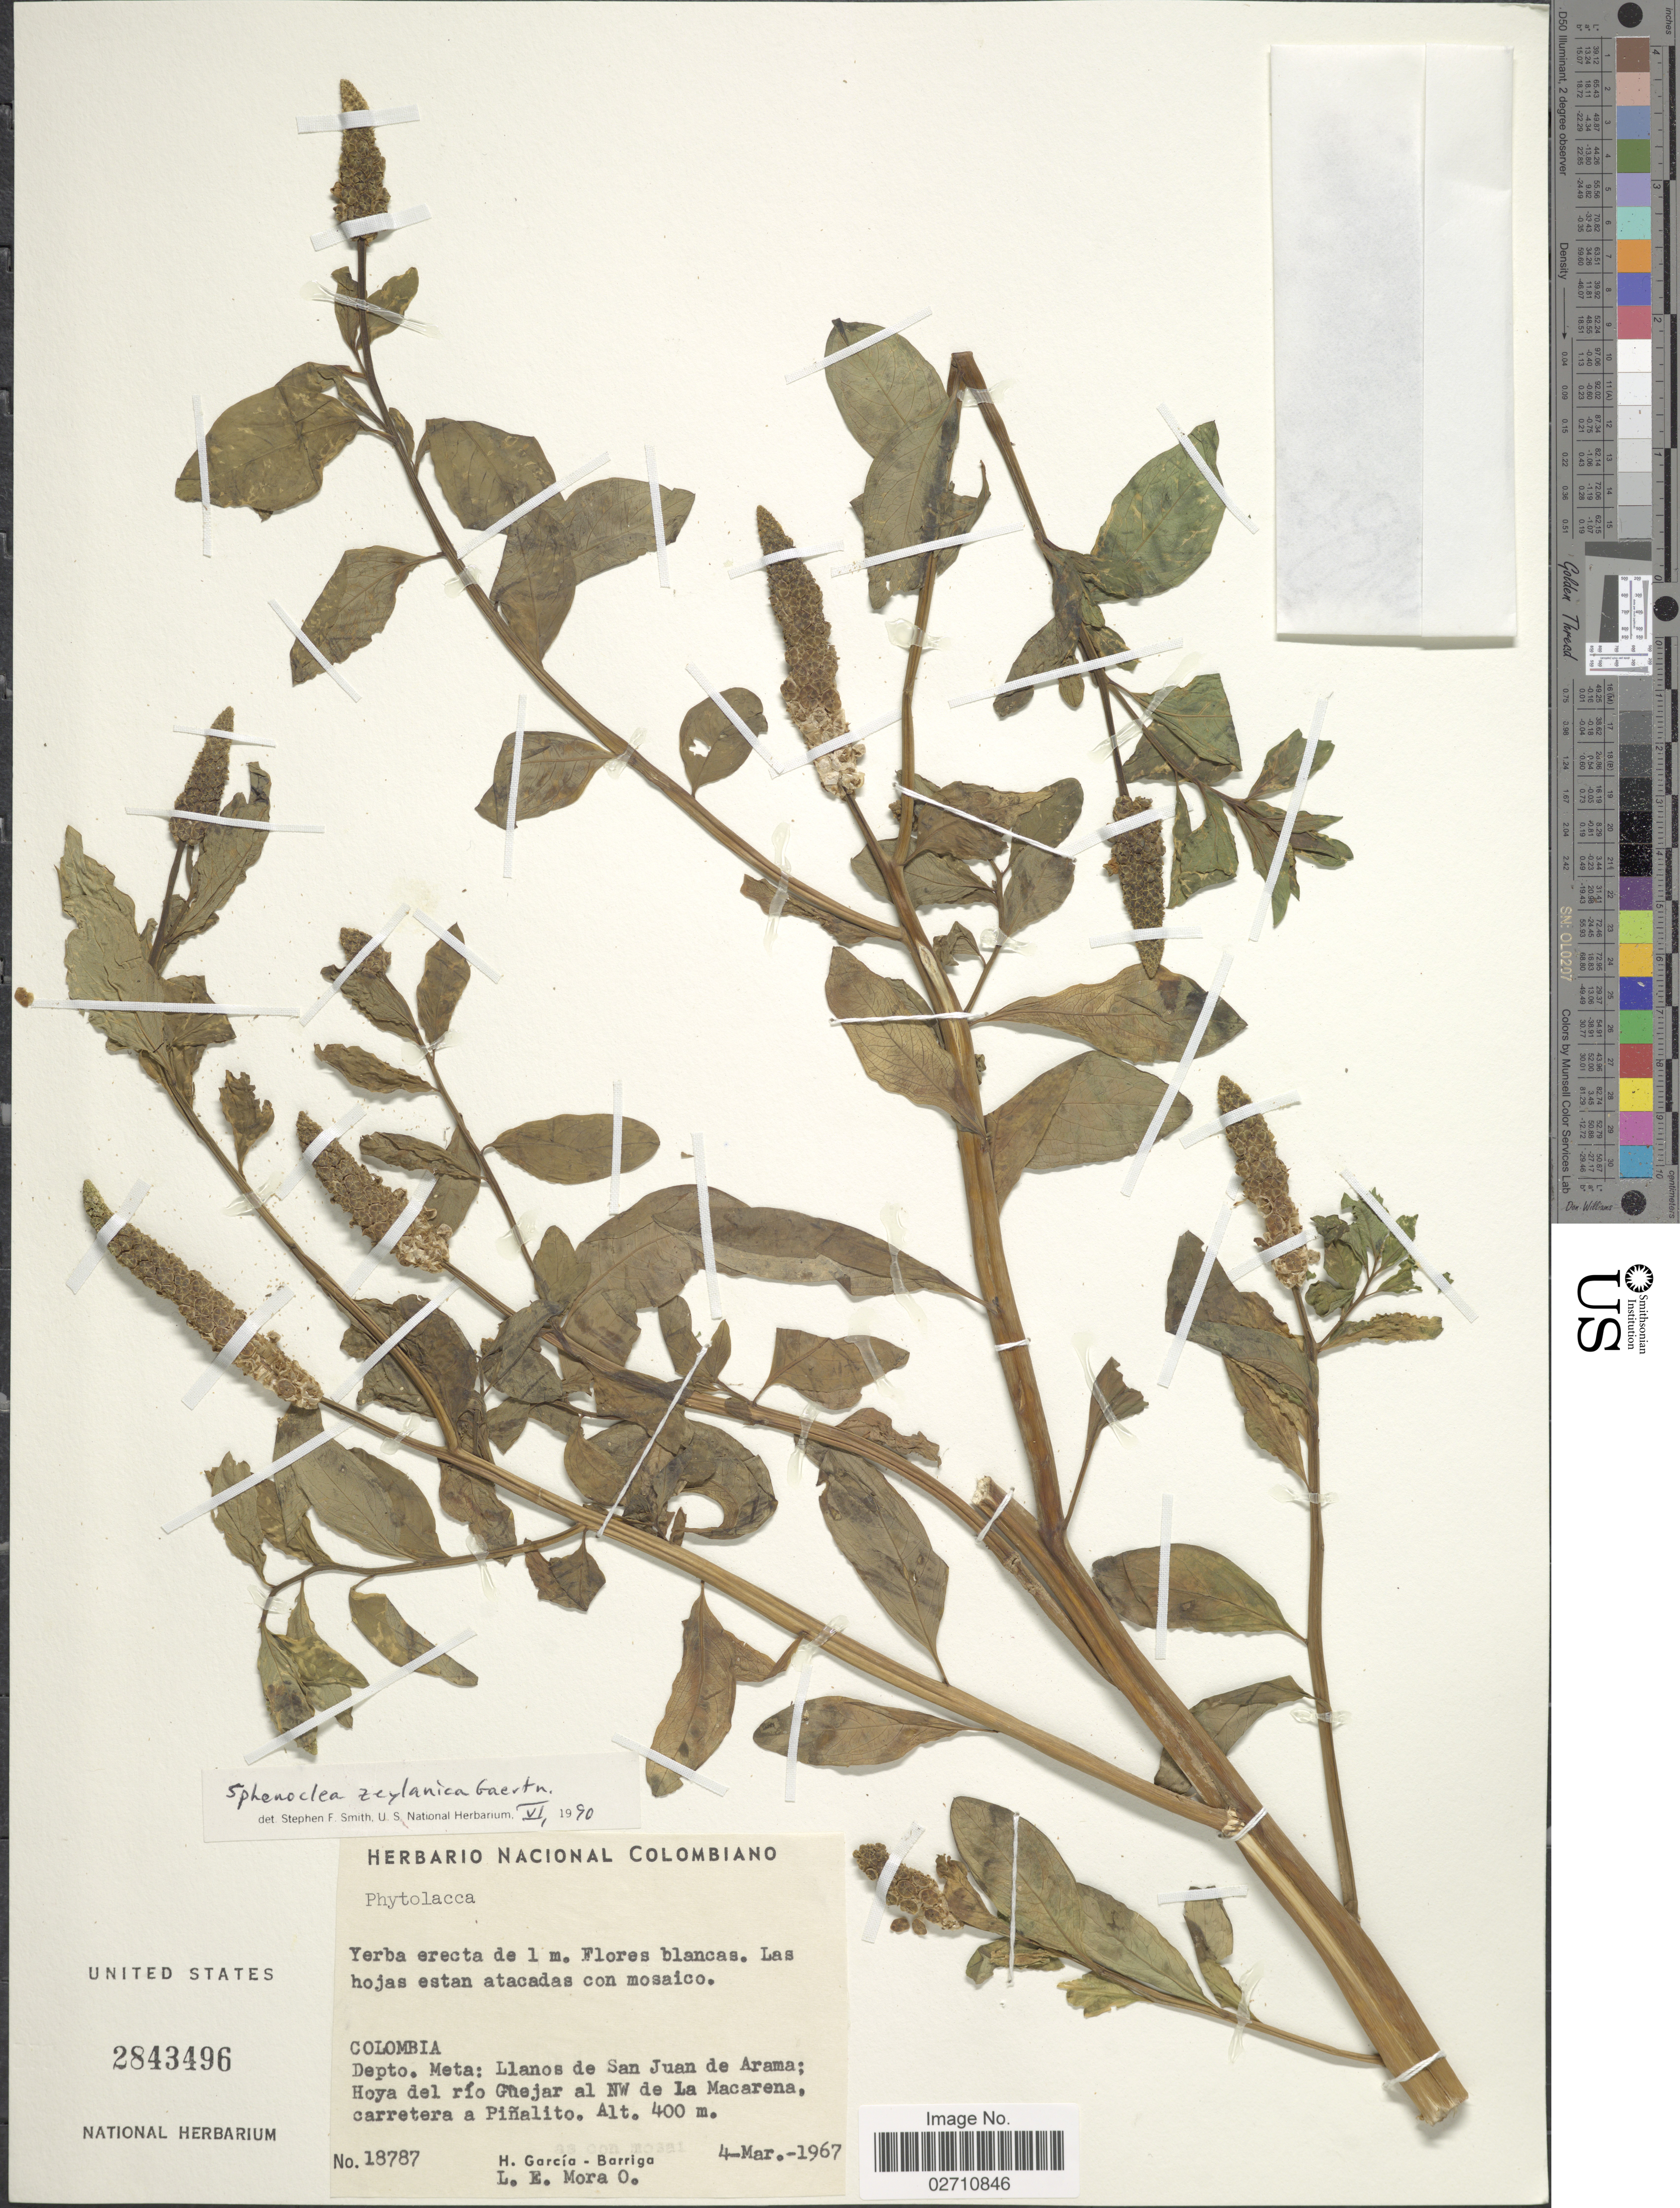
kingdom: Plantae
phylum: Tracheophyta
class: Magnoliopsida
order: Solanales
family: Sphenocleaceae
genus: Sphenoclea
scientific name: Sphenoclea zeylanica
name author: Gaertn.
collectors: H. García Barriga & L. E. Mora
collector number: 18787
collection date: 1967-03-04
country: Colombia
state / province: Meta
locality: Llanos de San Juan de Arama; Hoya del rio Guejar al NW de La Macarena, carretera a Pinalito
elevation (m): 400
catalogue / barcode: US 2843496